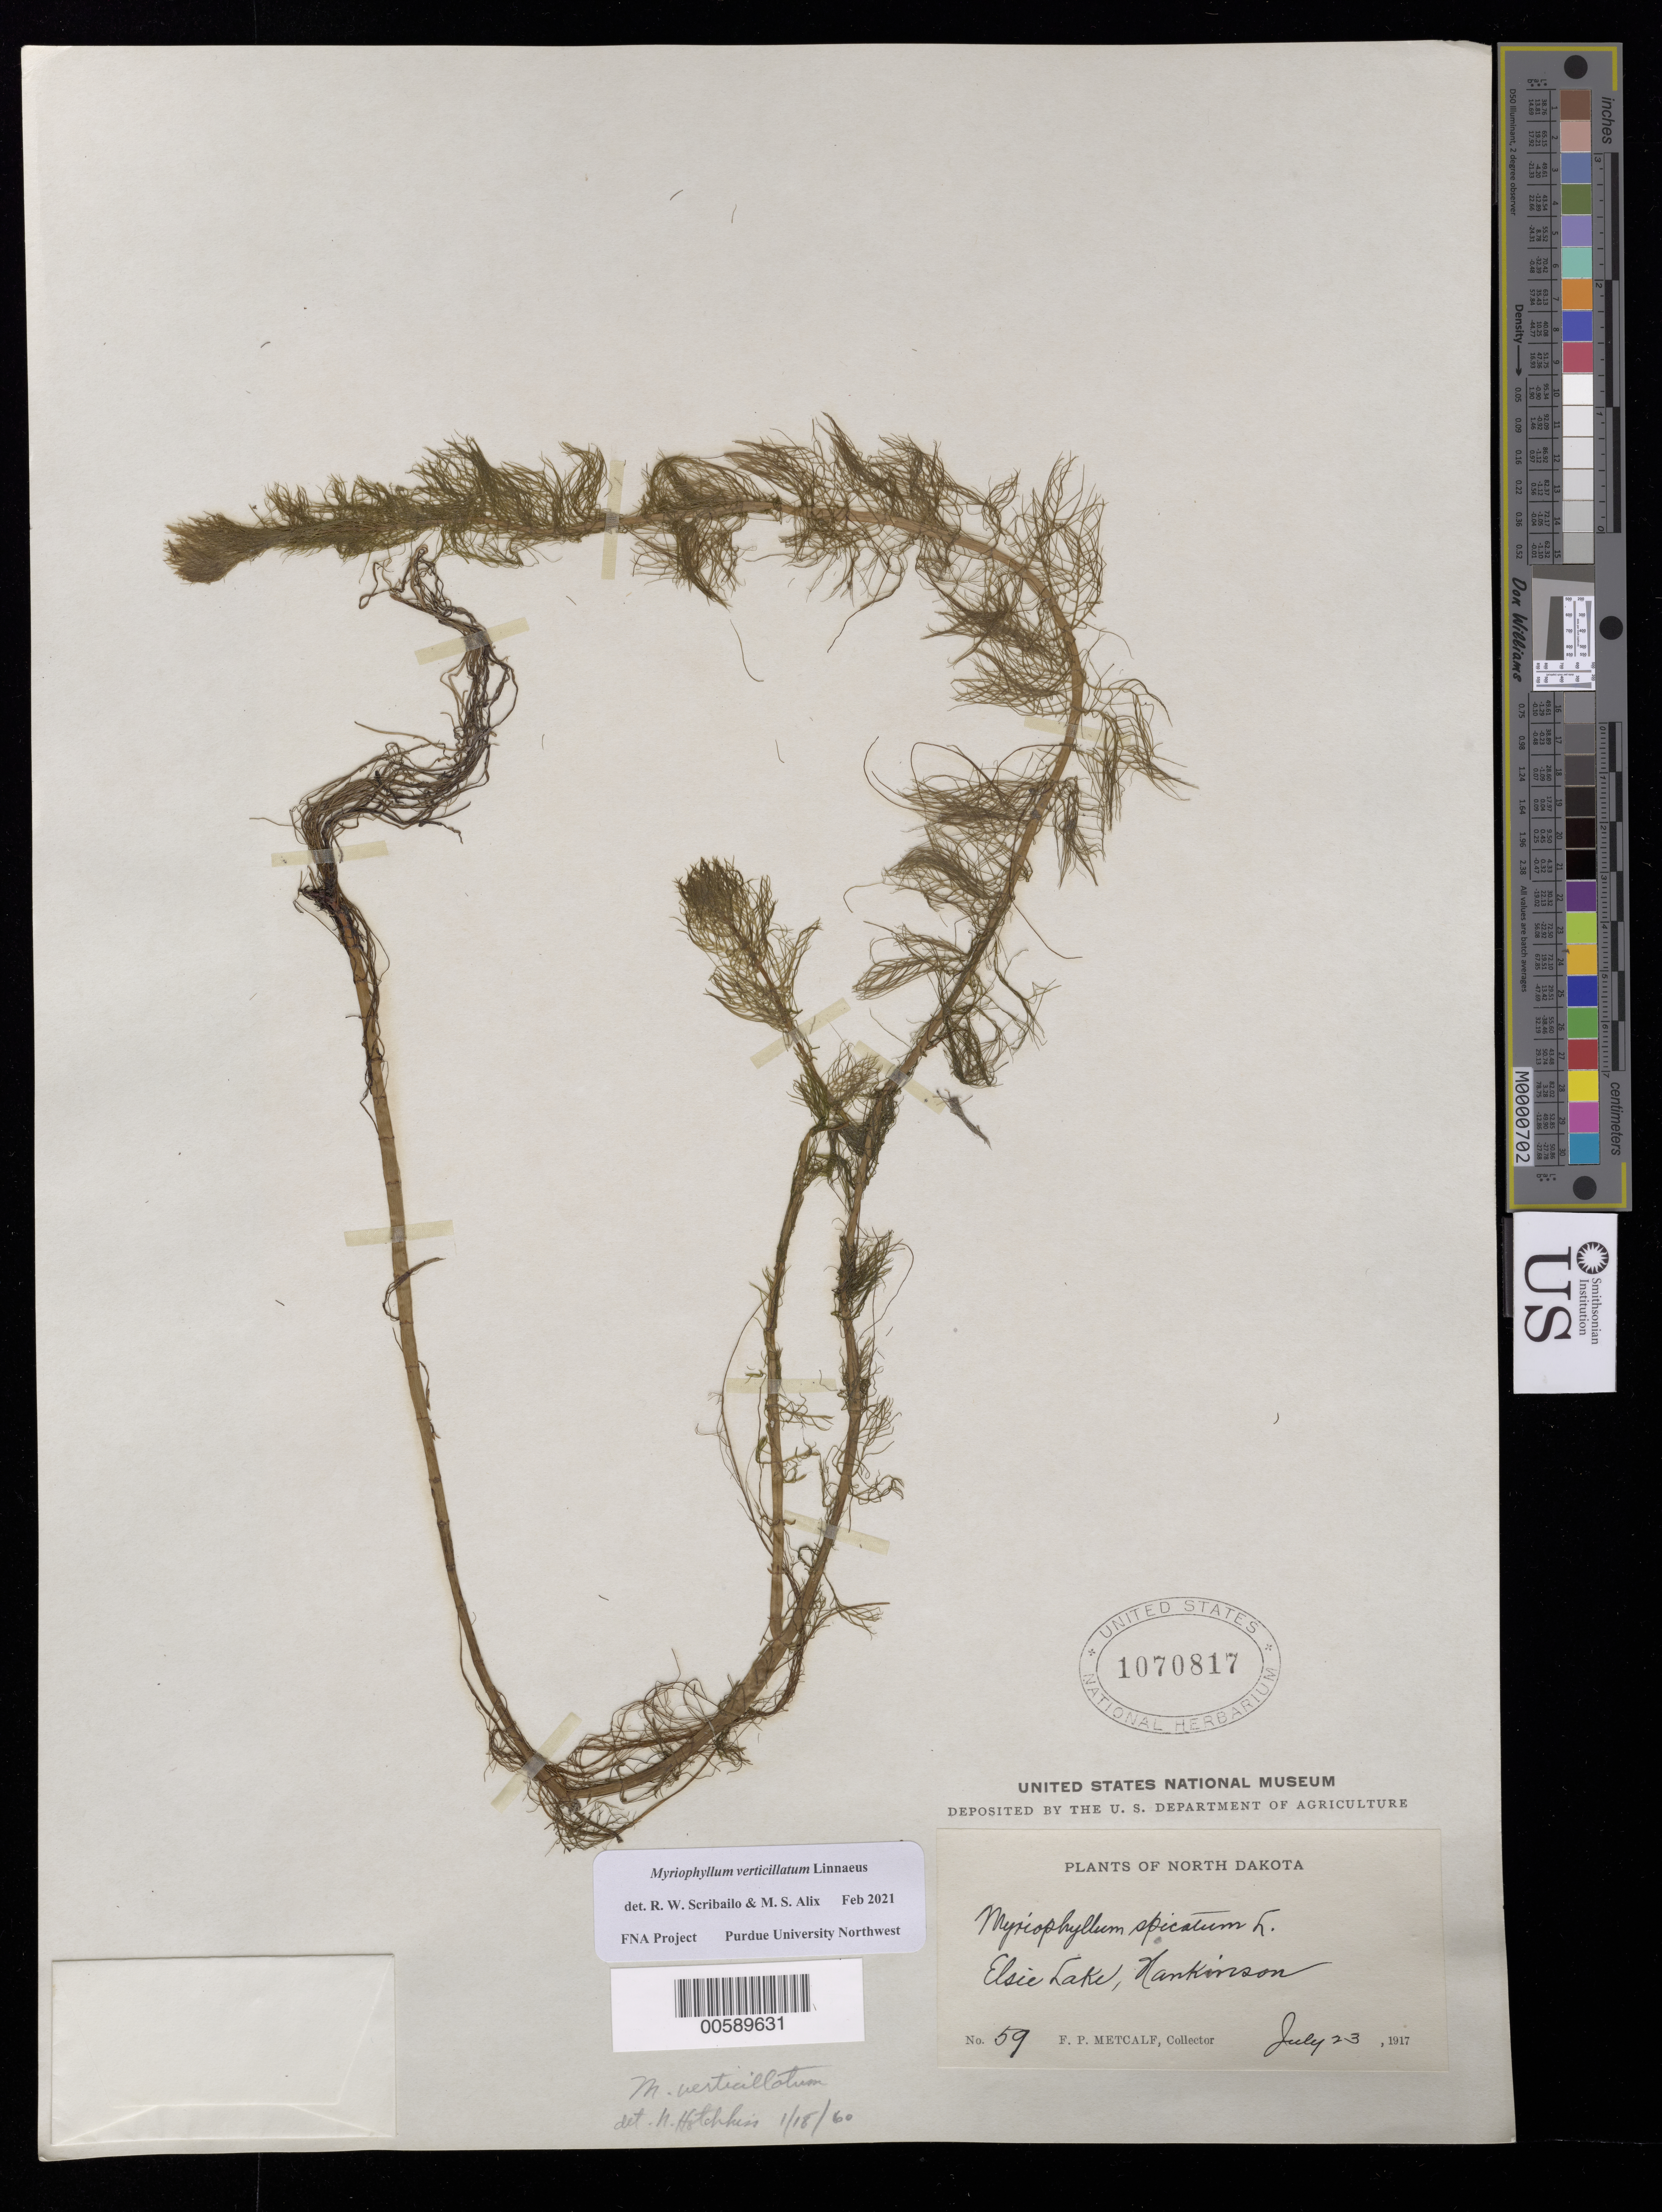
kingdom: Plantae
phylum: Tracheophyta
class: Magnoliopsida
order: Saxifragales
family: Haloragaceae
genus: Myriophyllum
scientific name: Myriophyllum verticillatum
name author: L.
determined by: Scribailo, R. W.; Alix, M. S.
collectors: F. P. Metcalf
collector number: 59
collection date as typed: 23 Jul 1917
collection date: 1917-07-23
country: United States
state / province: North Dakota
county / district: Richland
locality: Hankinson, Elsie Lake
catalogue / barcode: US 1070817